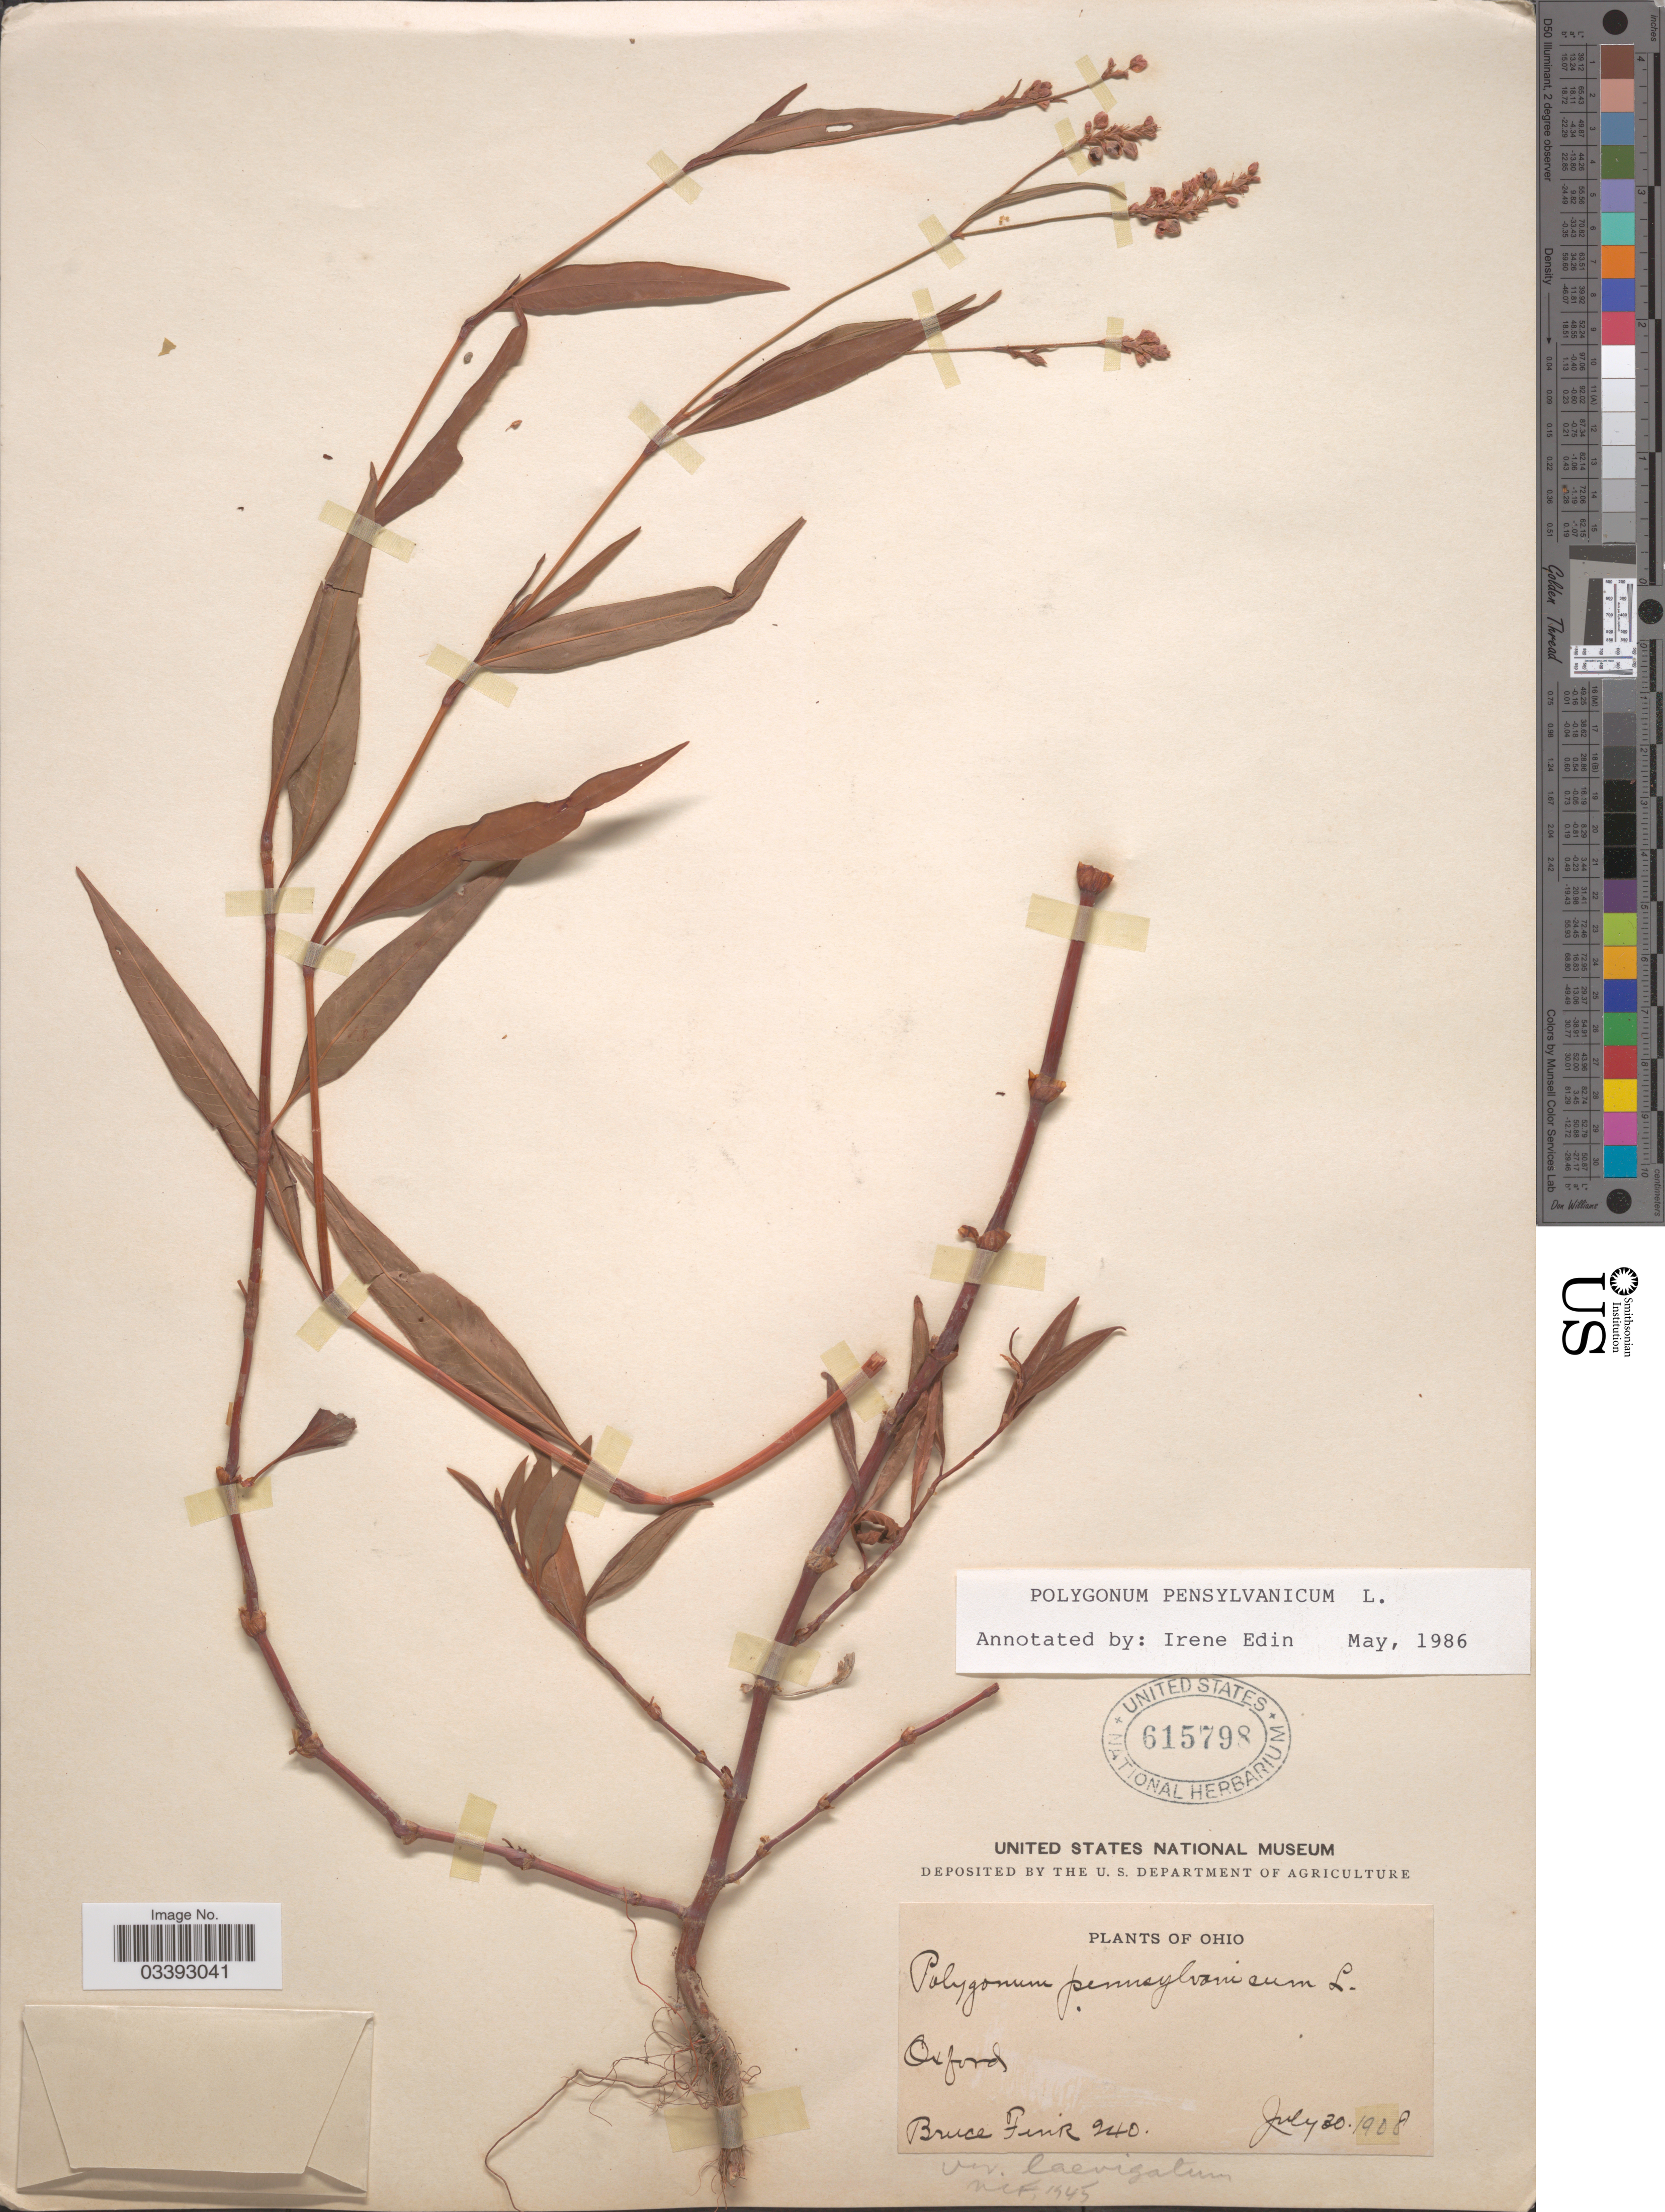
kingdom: Plantae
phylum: Tracheophyta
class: Magnoliopsida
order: Caryophyllales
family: Polygonaceae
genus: Persicaria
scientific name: Persicaria pensylvanica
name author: (L.) M. Gómez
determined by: Atha, D. E.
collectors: B. Fink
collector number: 240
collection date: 1908-07-30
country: United States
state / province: Ohio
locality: Oxford.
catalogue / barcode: US 615798